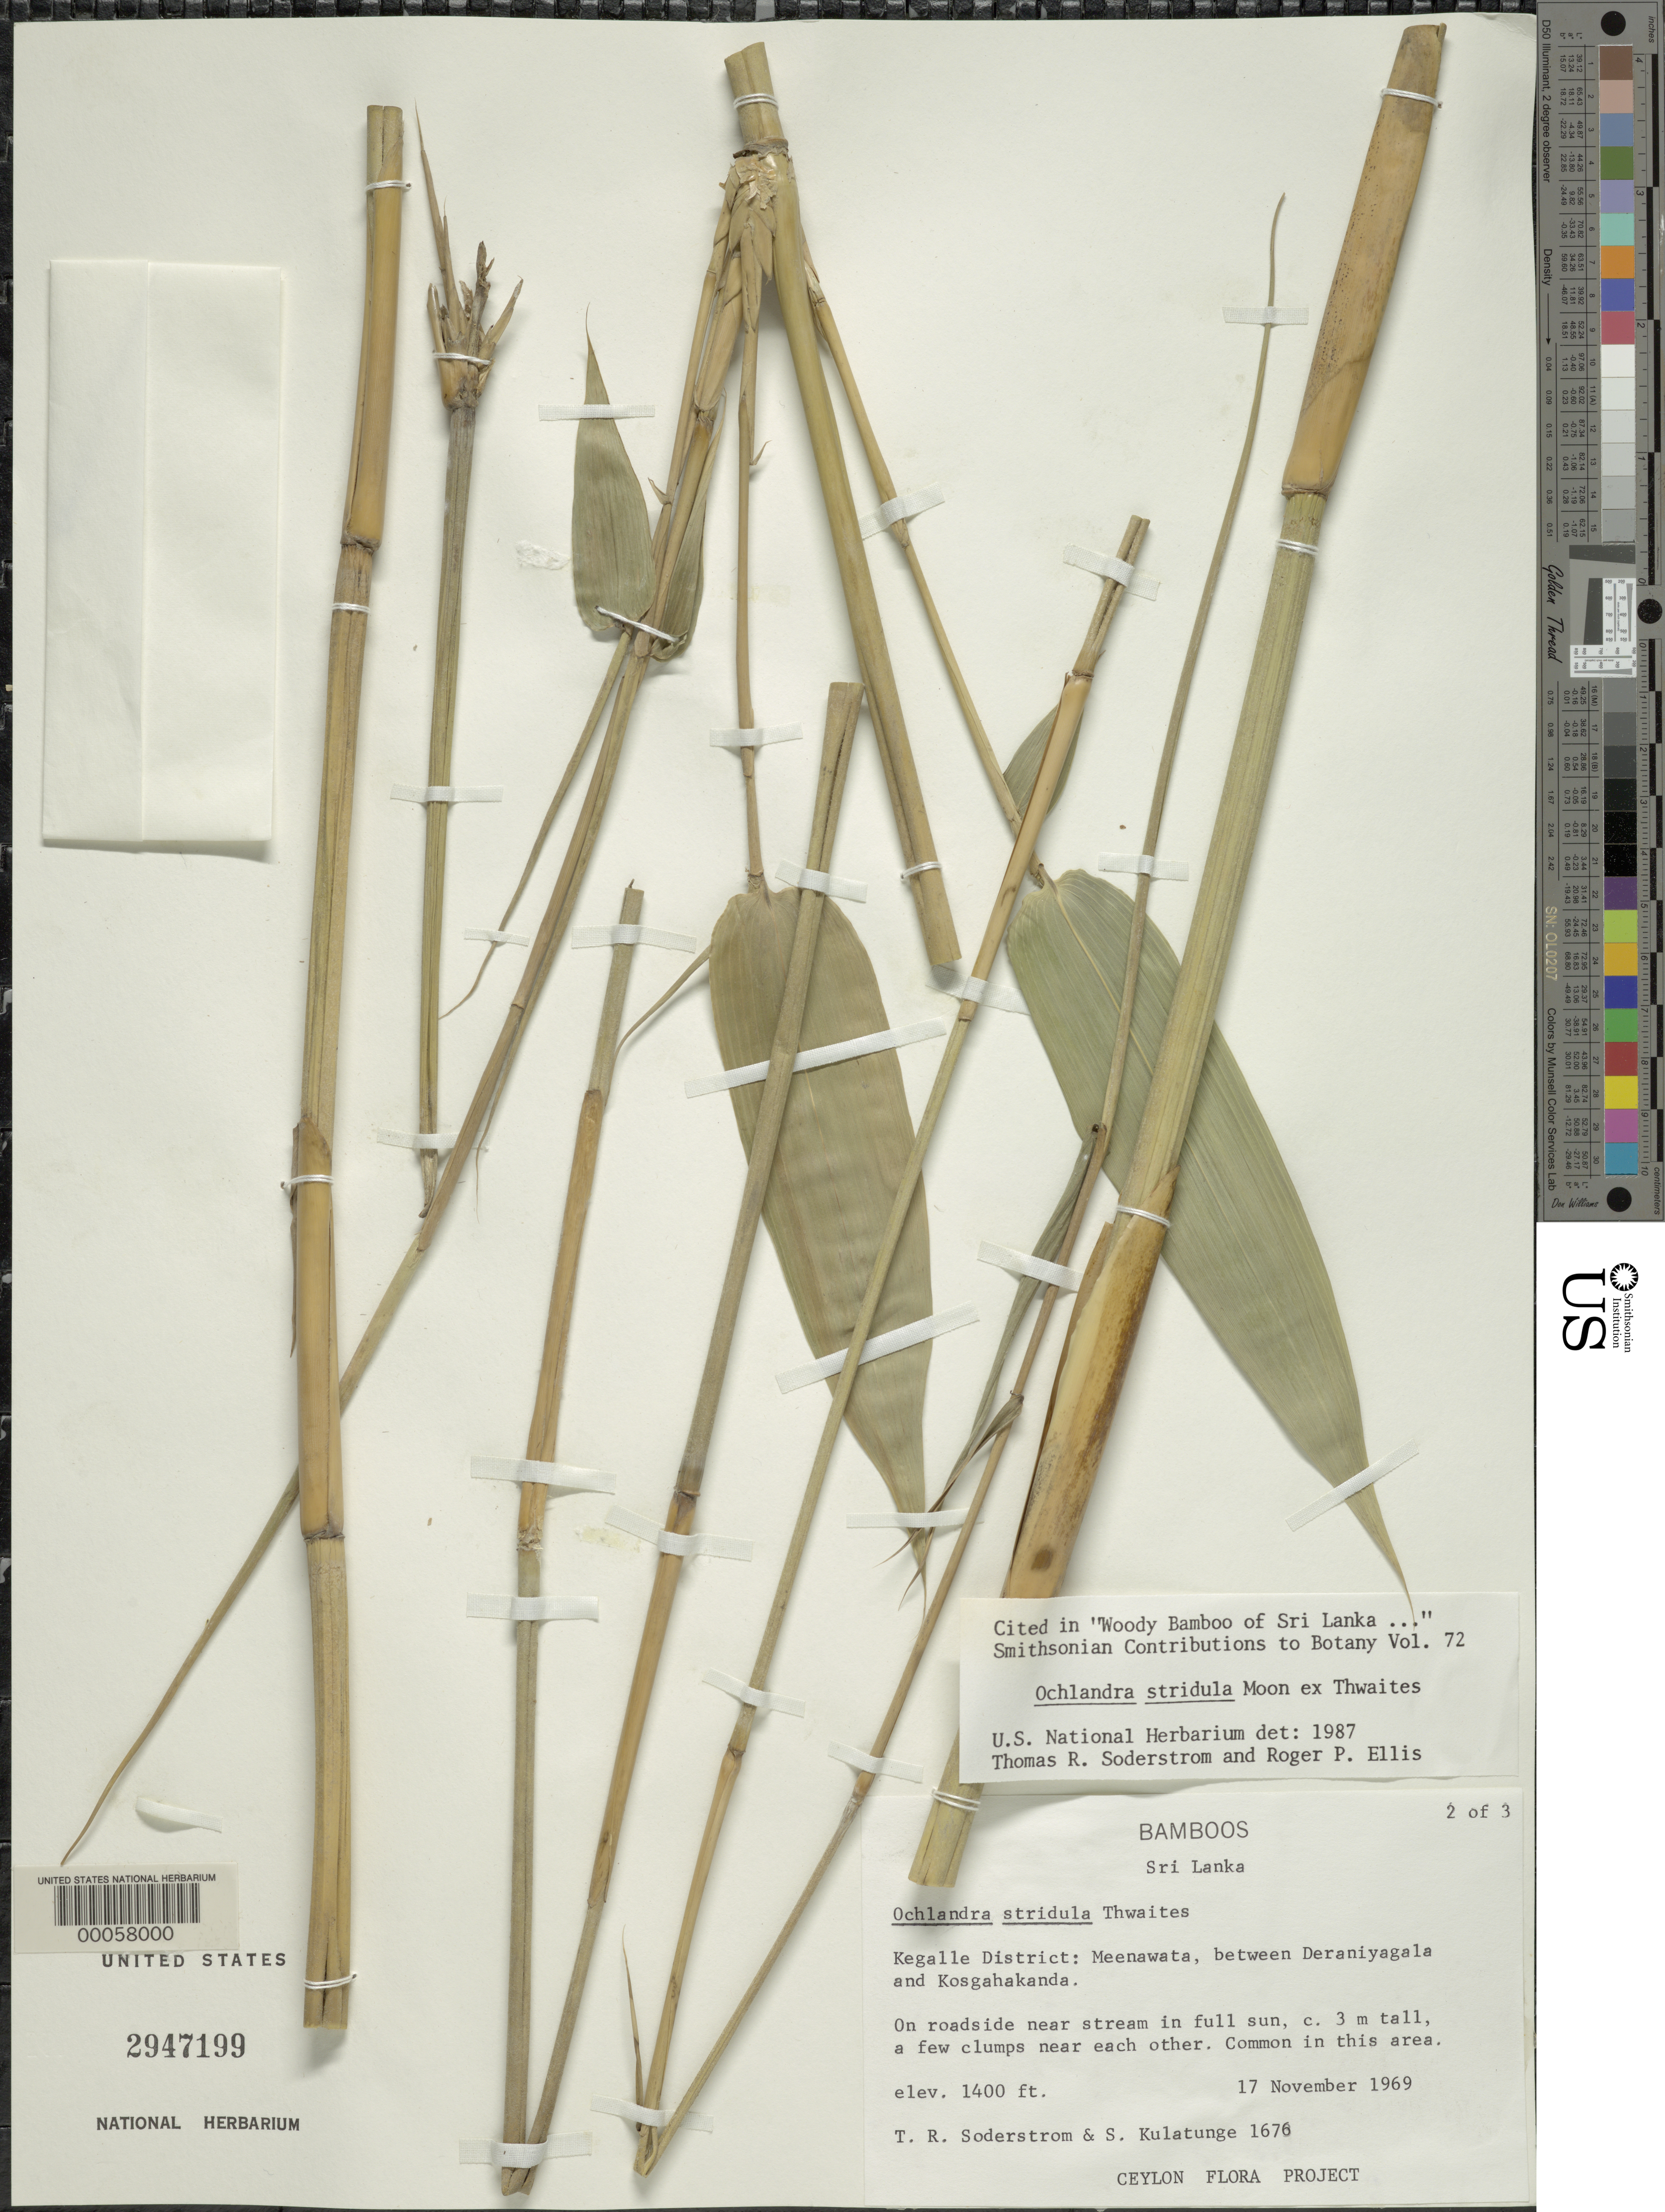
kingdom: Plantae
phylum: Tracheophyta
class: Liliopsida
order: Poales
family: Poaceae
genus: Ochlandra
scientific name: Ochlandra stridula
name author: Moon ex Thwaites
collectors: T. R. Soderstrom & S. Kulatunge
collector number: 1676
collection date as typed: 17 Nov 1969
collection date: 1969-11-17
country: Sri Lanka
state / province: Sabaragamuwa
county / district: Kegalle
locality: Meenawata, between Deraniyagala and Kosgahakanda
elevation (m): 1400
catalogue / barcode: US 2947199